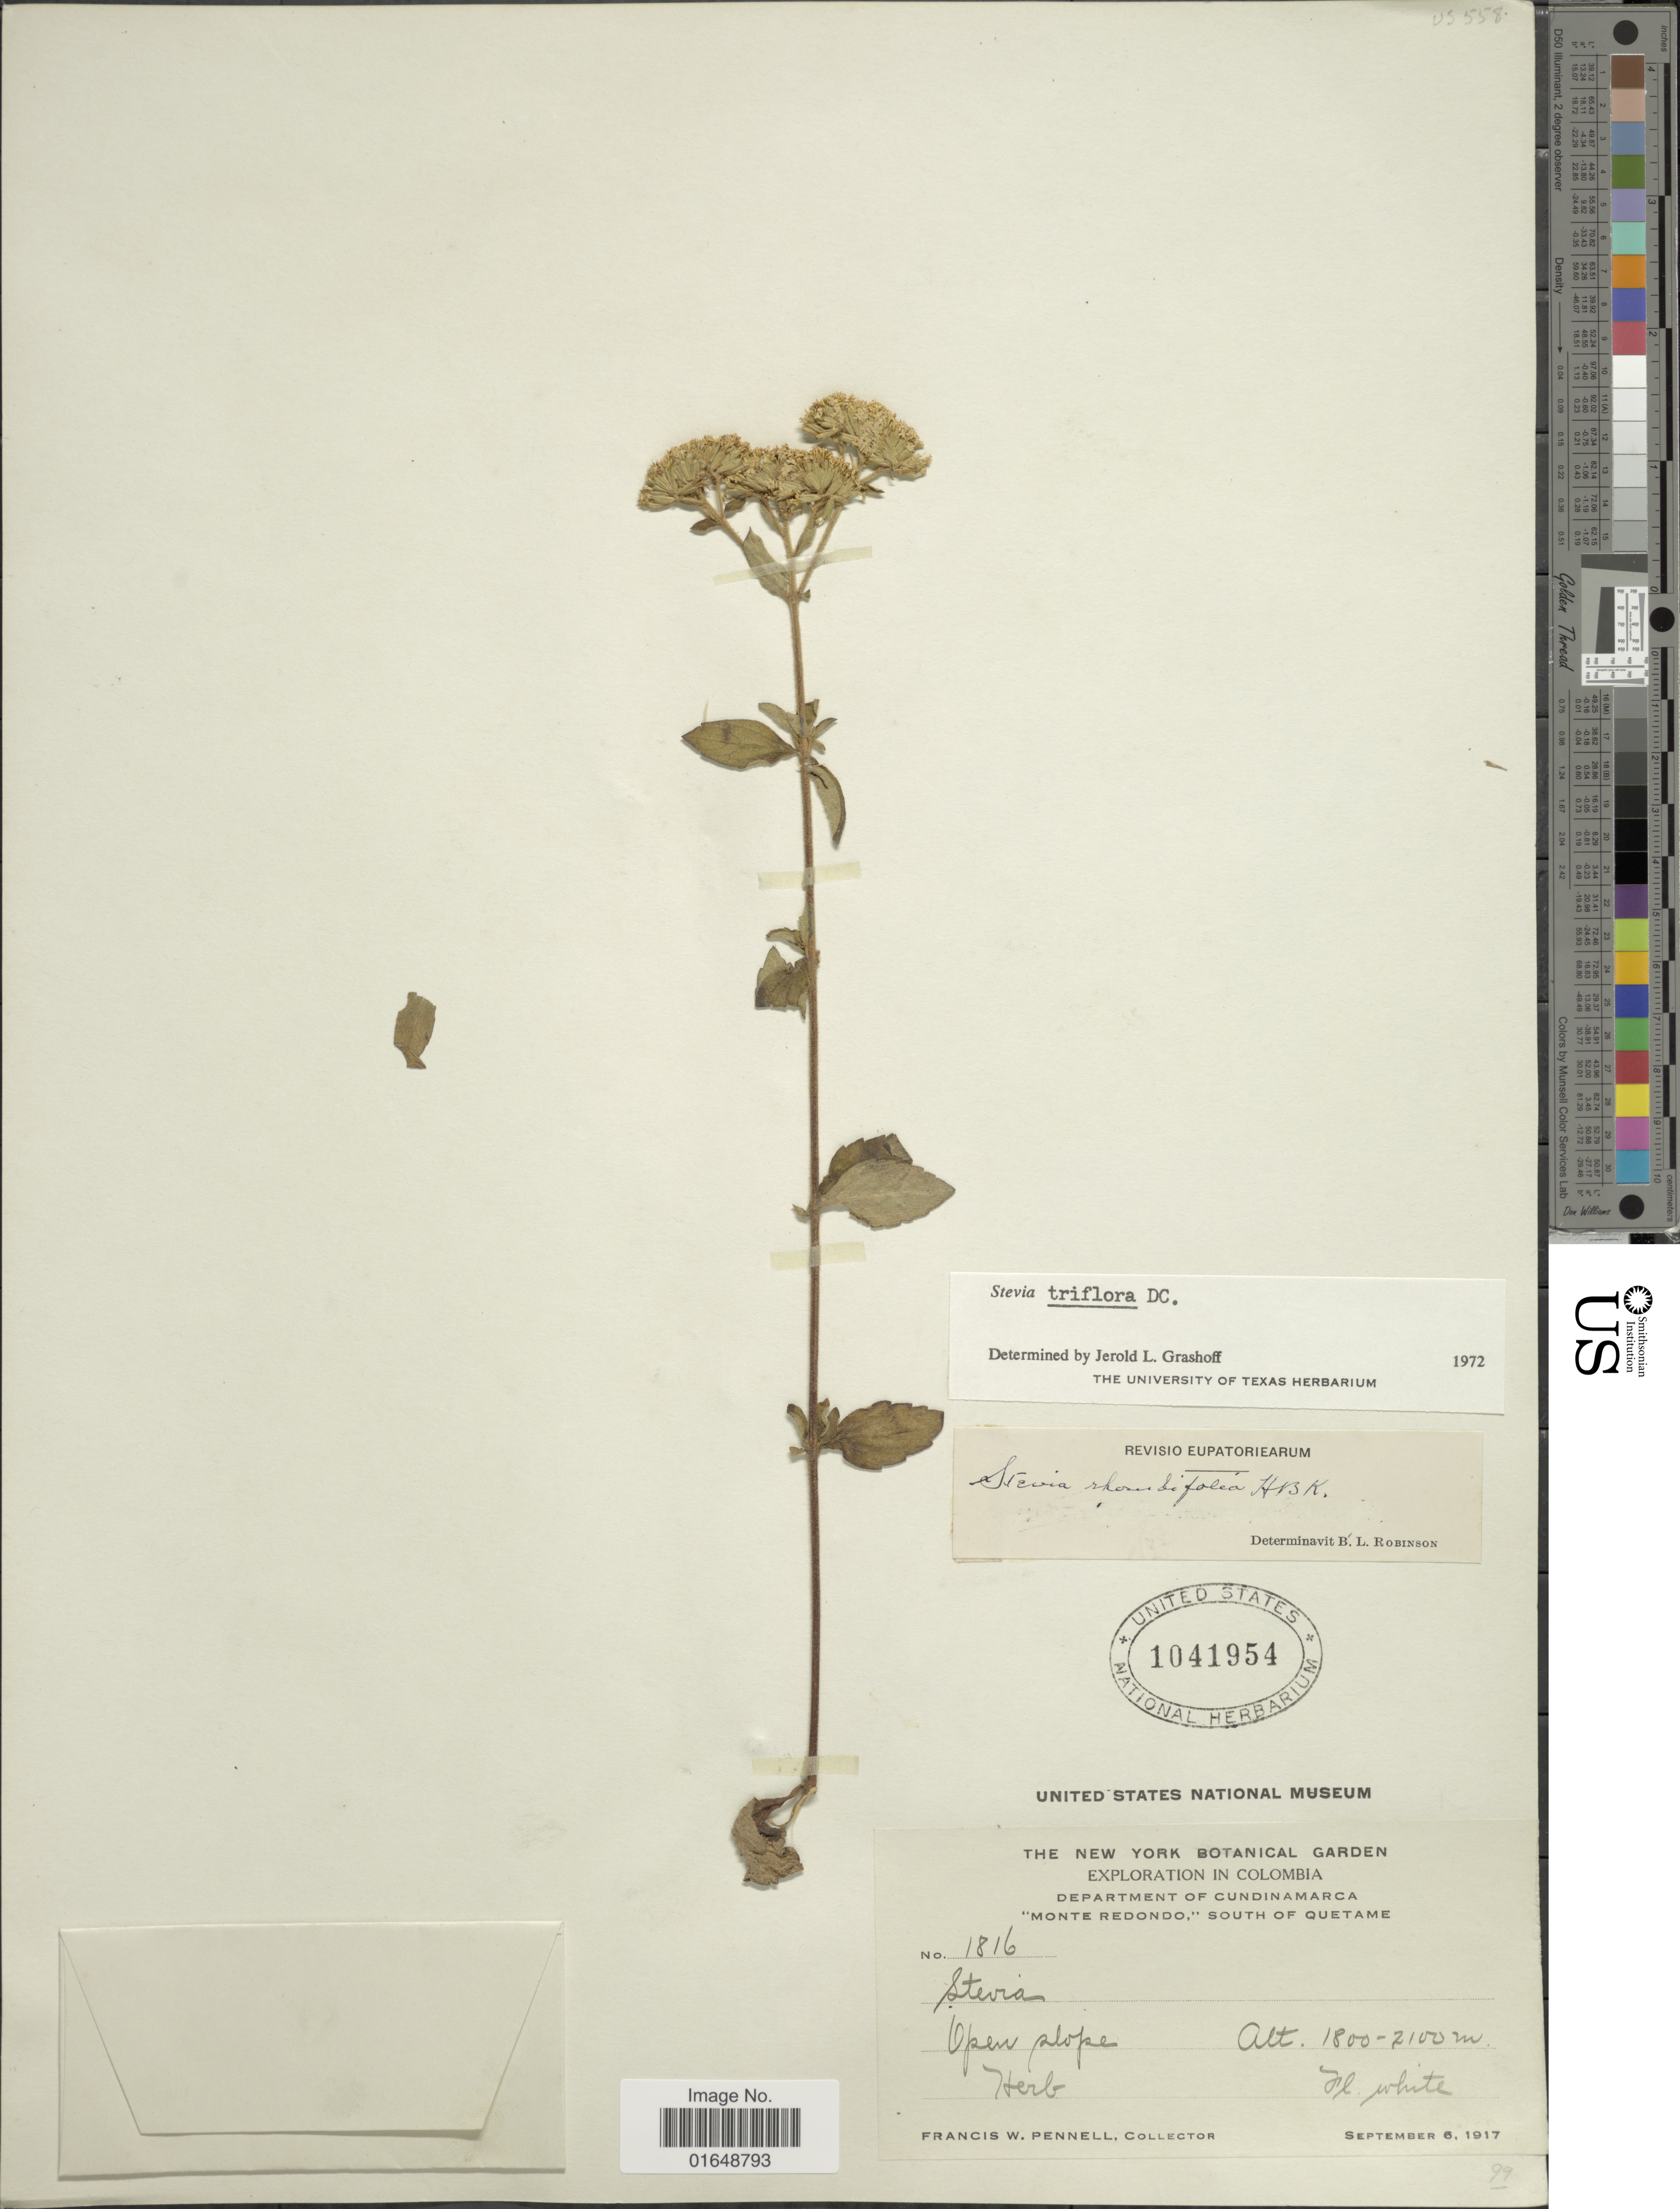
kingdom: Plantae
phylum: Tracheophyta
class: Magnoliopsida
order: Asterales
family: Asteraceae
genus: Stevia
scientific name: Stevia triflora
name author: DC.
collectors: F. W. Pennell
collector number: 1816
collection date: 1917-09-06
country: Colombia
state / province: Cundinamarca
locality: Department of Cundinamarca. "Monte Redonde", South of Quetame.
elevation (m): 1800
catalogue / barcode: US 1041954